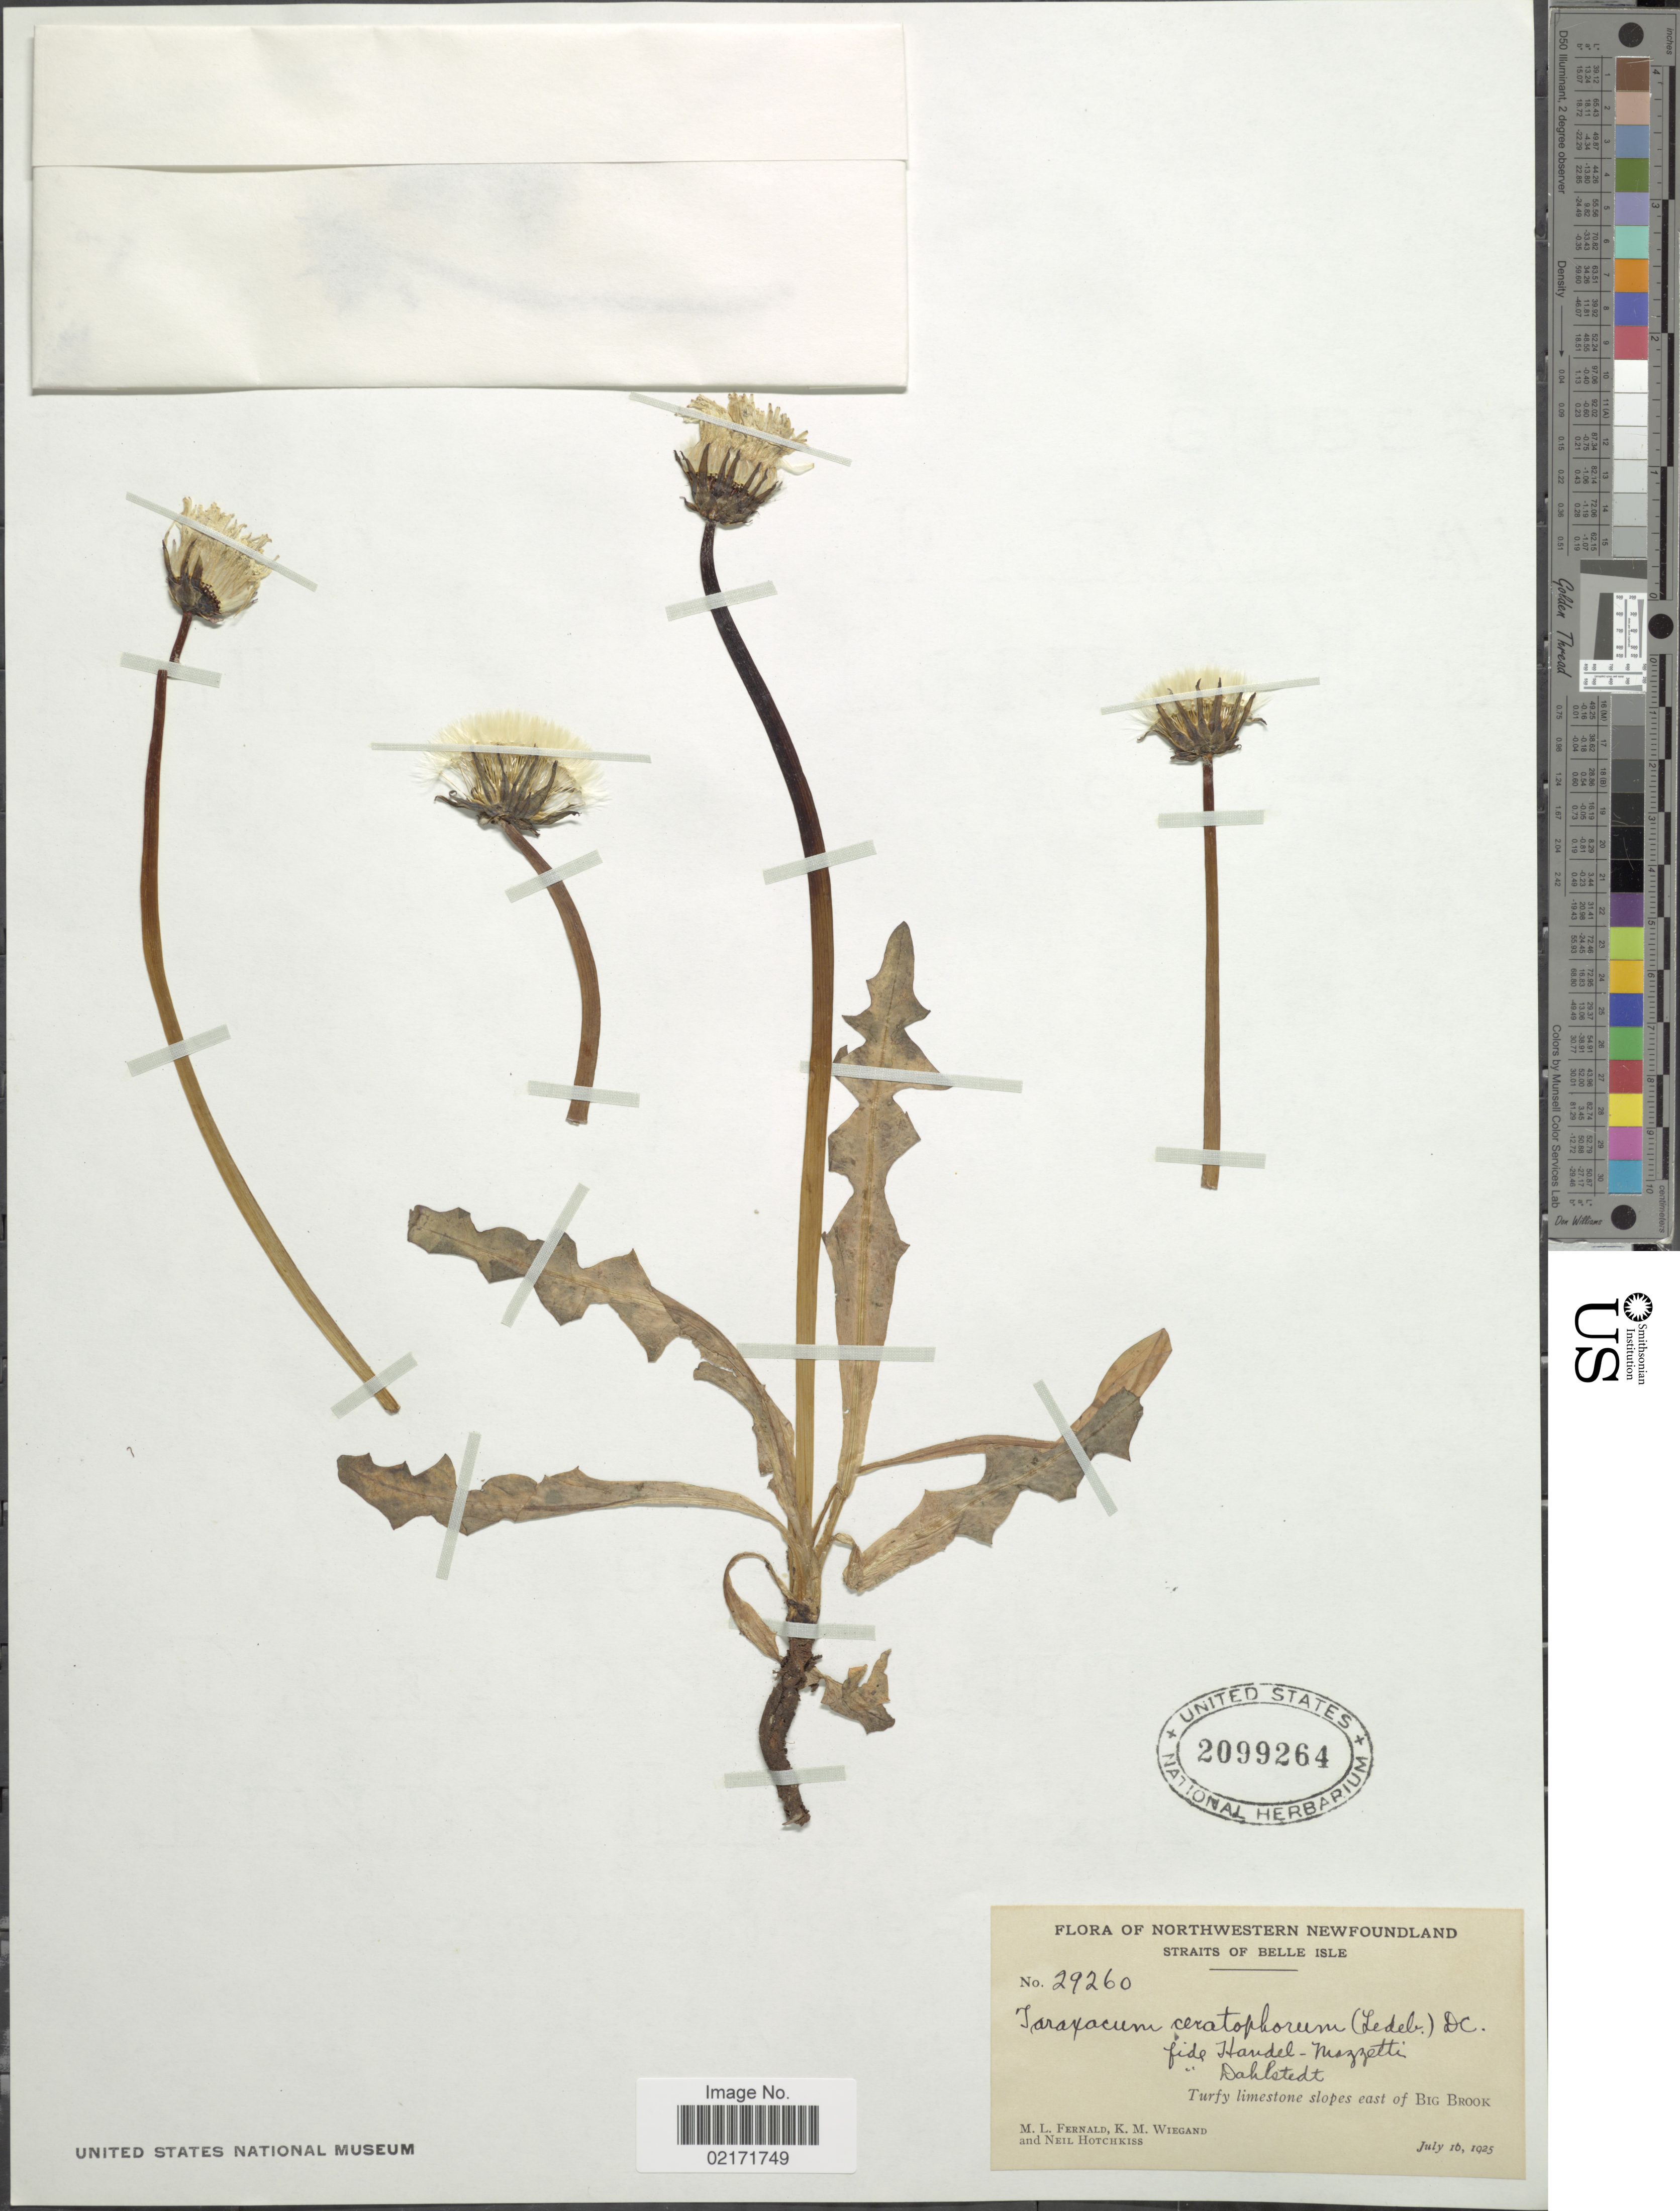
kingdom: Plantae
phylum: Tracheophyta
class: Magnoliopsida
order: Asterales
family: Asteraceae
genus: Taraxacum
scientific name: Taraxacum ceratophorum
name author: (Ledeb.) DC.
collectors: M. L. Fernald, K. M. Wiegand & N. Hotchkiss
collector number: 29260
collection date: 1925-07-16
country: Canada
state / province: Newfoundland and Labrador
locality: Northwestern Newfoundland. Straits of Belle Isle. Turfy limestone slopes east of Big Brook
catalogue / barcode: US 2099264